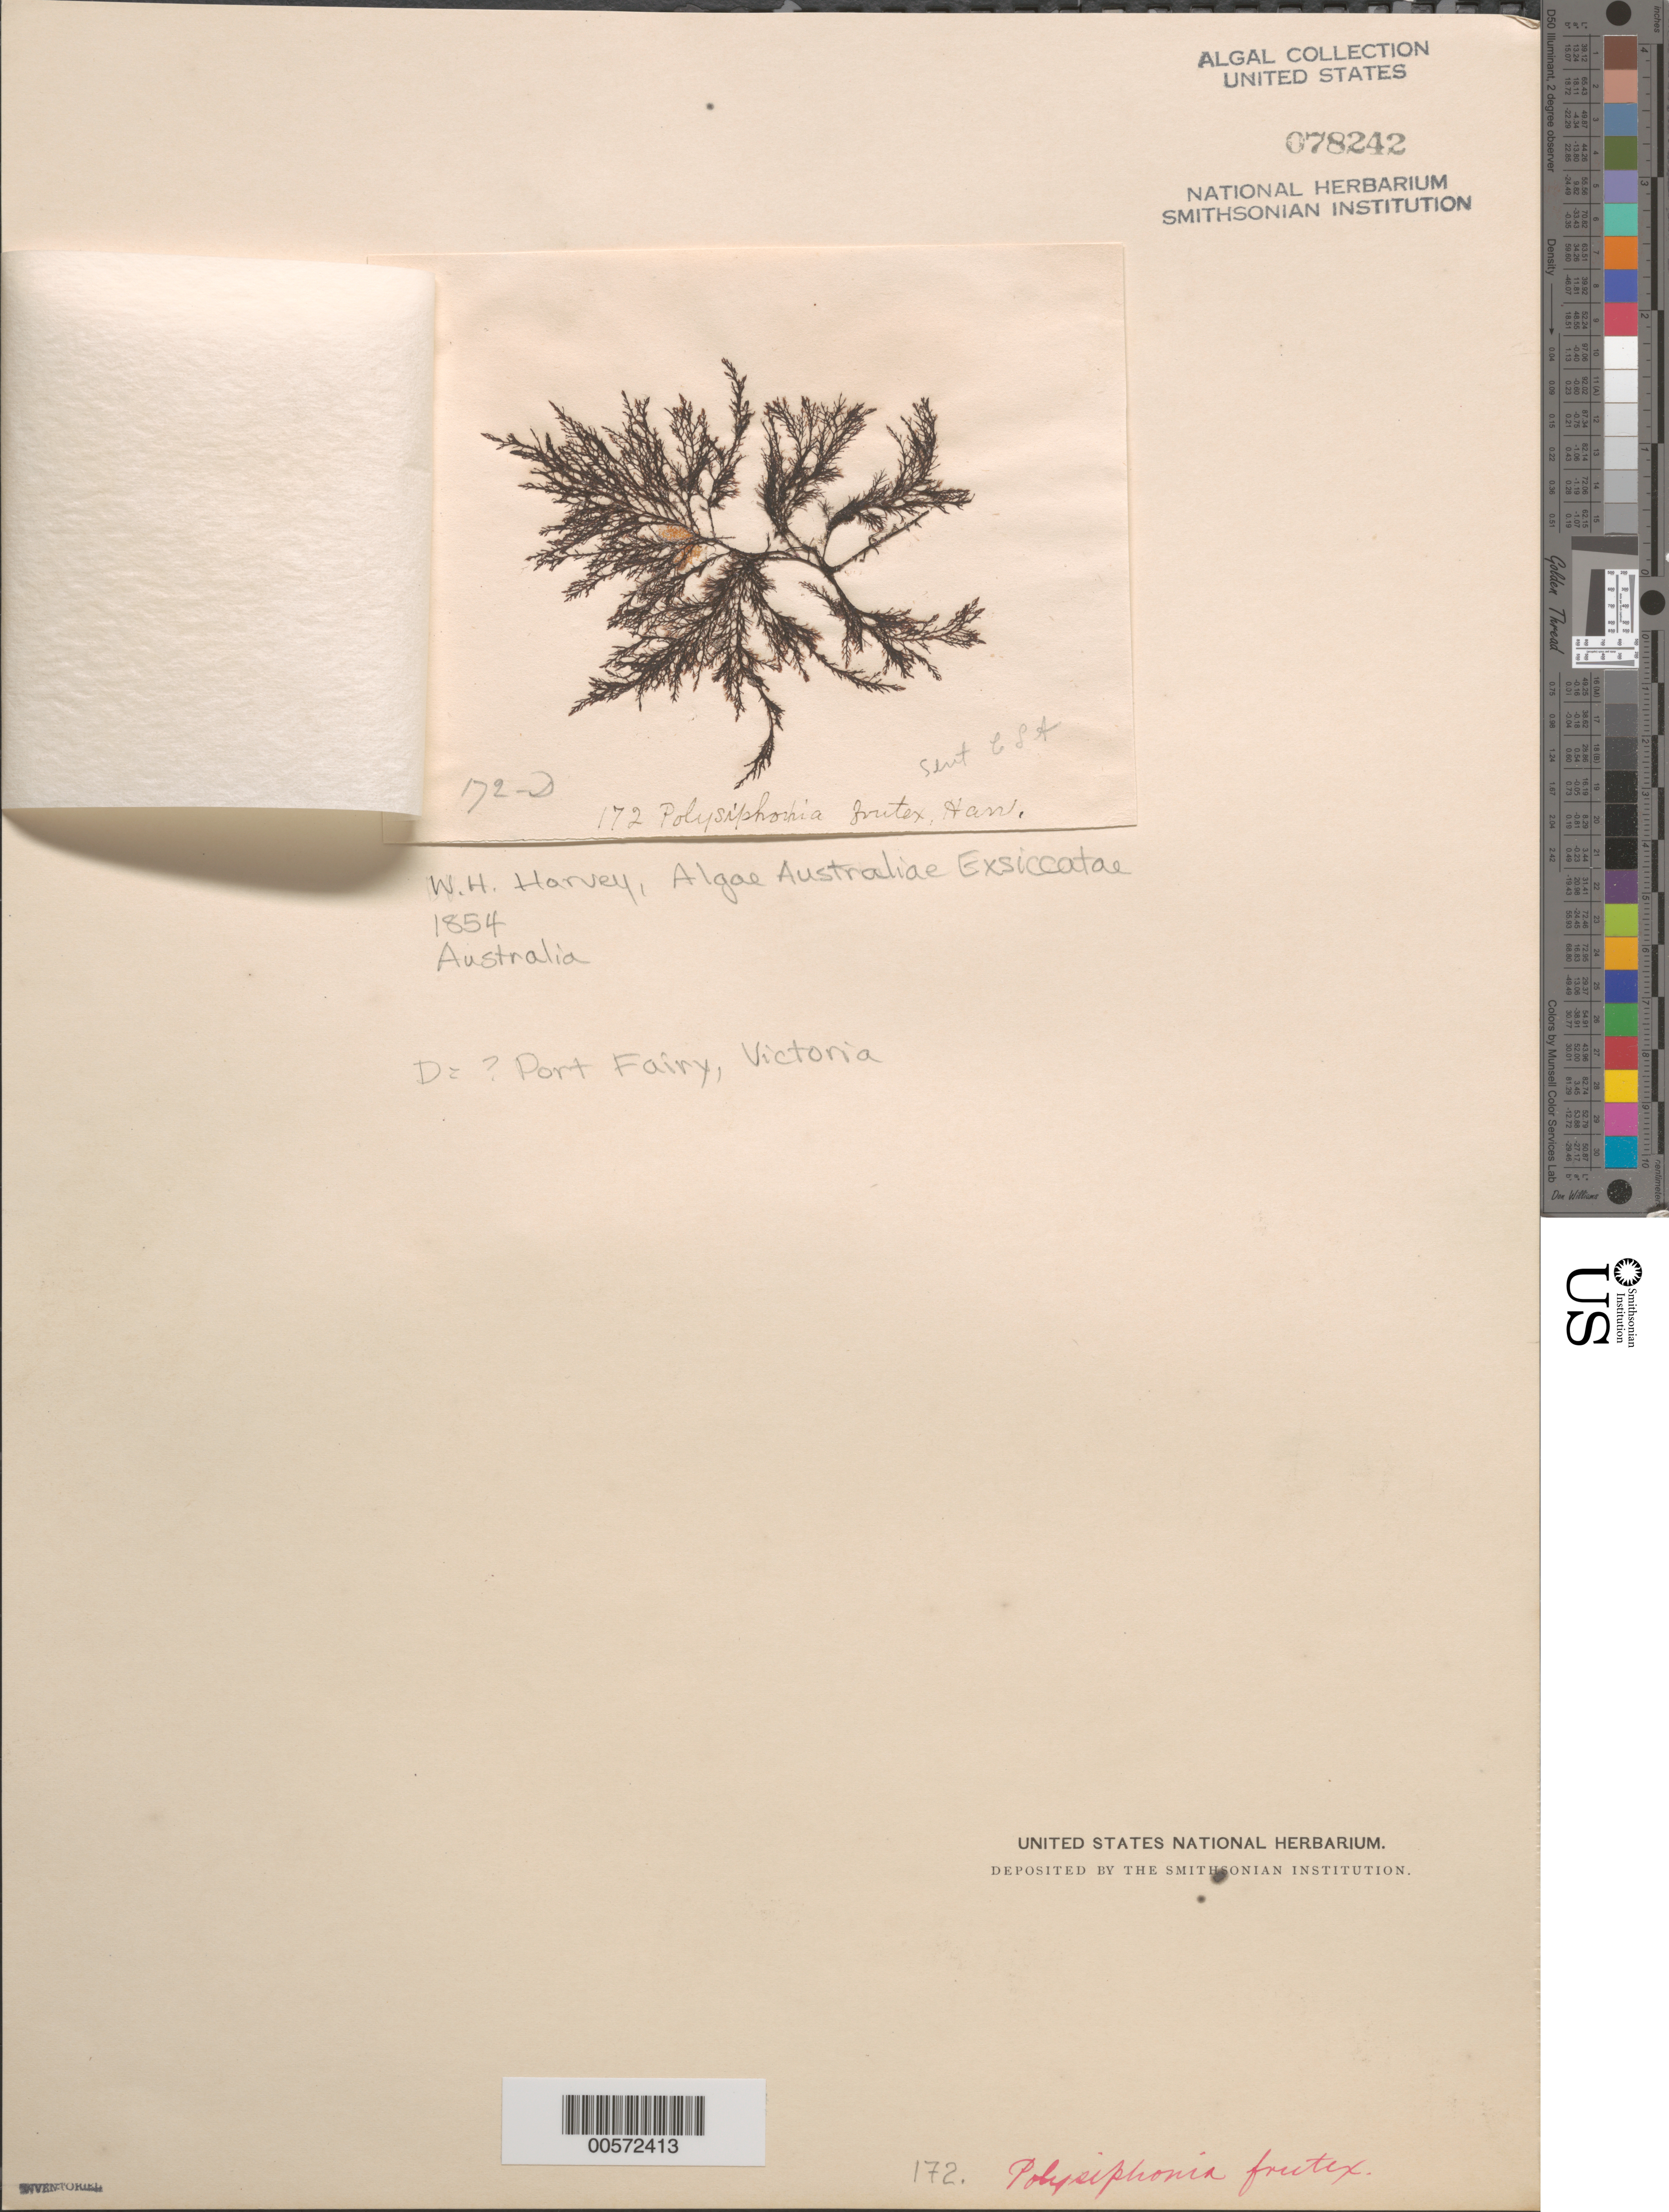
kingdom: Plantae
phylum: Rhodophyta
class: Florideophyceae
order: Ceramiales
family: Rhodomelaceae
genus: Polysiphonia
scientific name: Polysiphonia frutex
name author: Harv.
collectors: W. Harvey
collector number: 172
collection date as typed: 1854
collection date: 1854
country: Australia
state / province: Victoria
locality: Port Fairy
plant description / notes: Harvey, Algae Australiae Exsiccatae, (d)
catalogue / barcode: US 78242